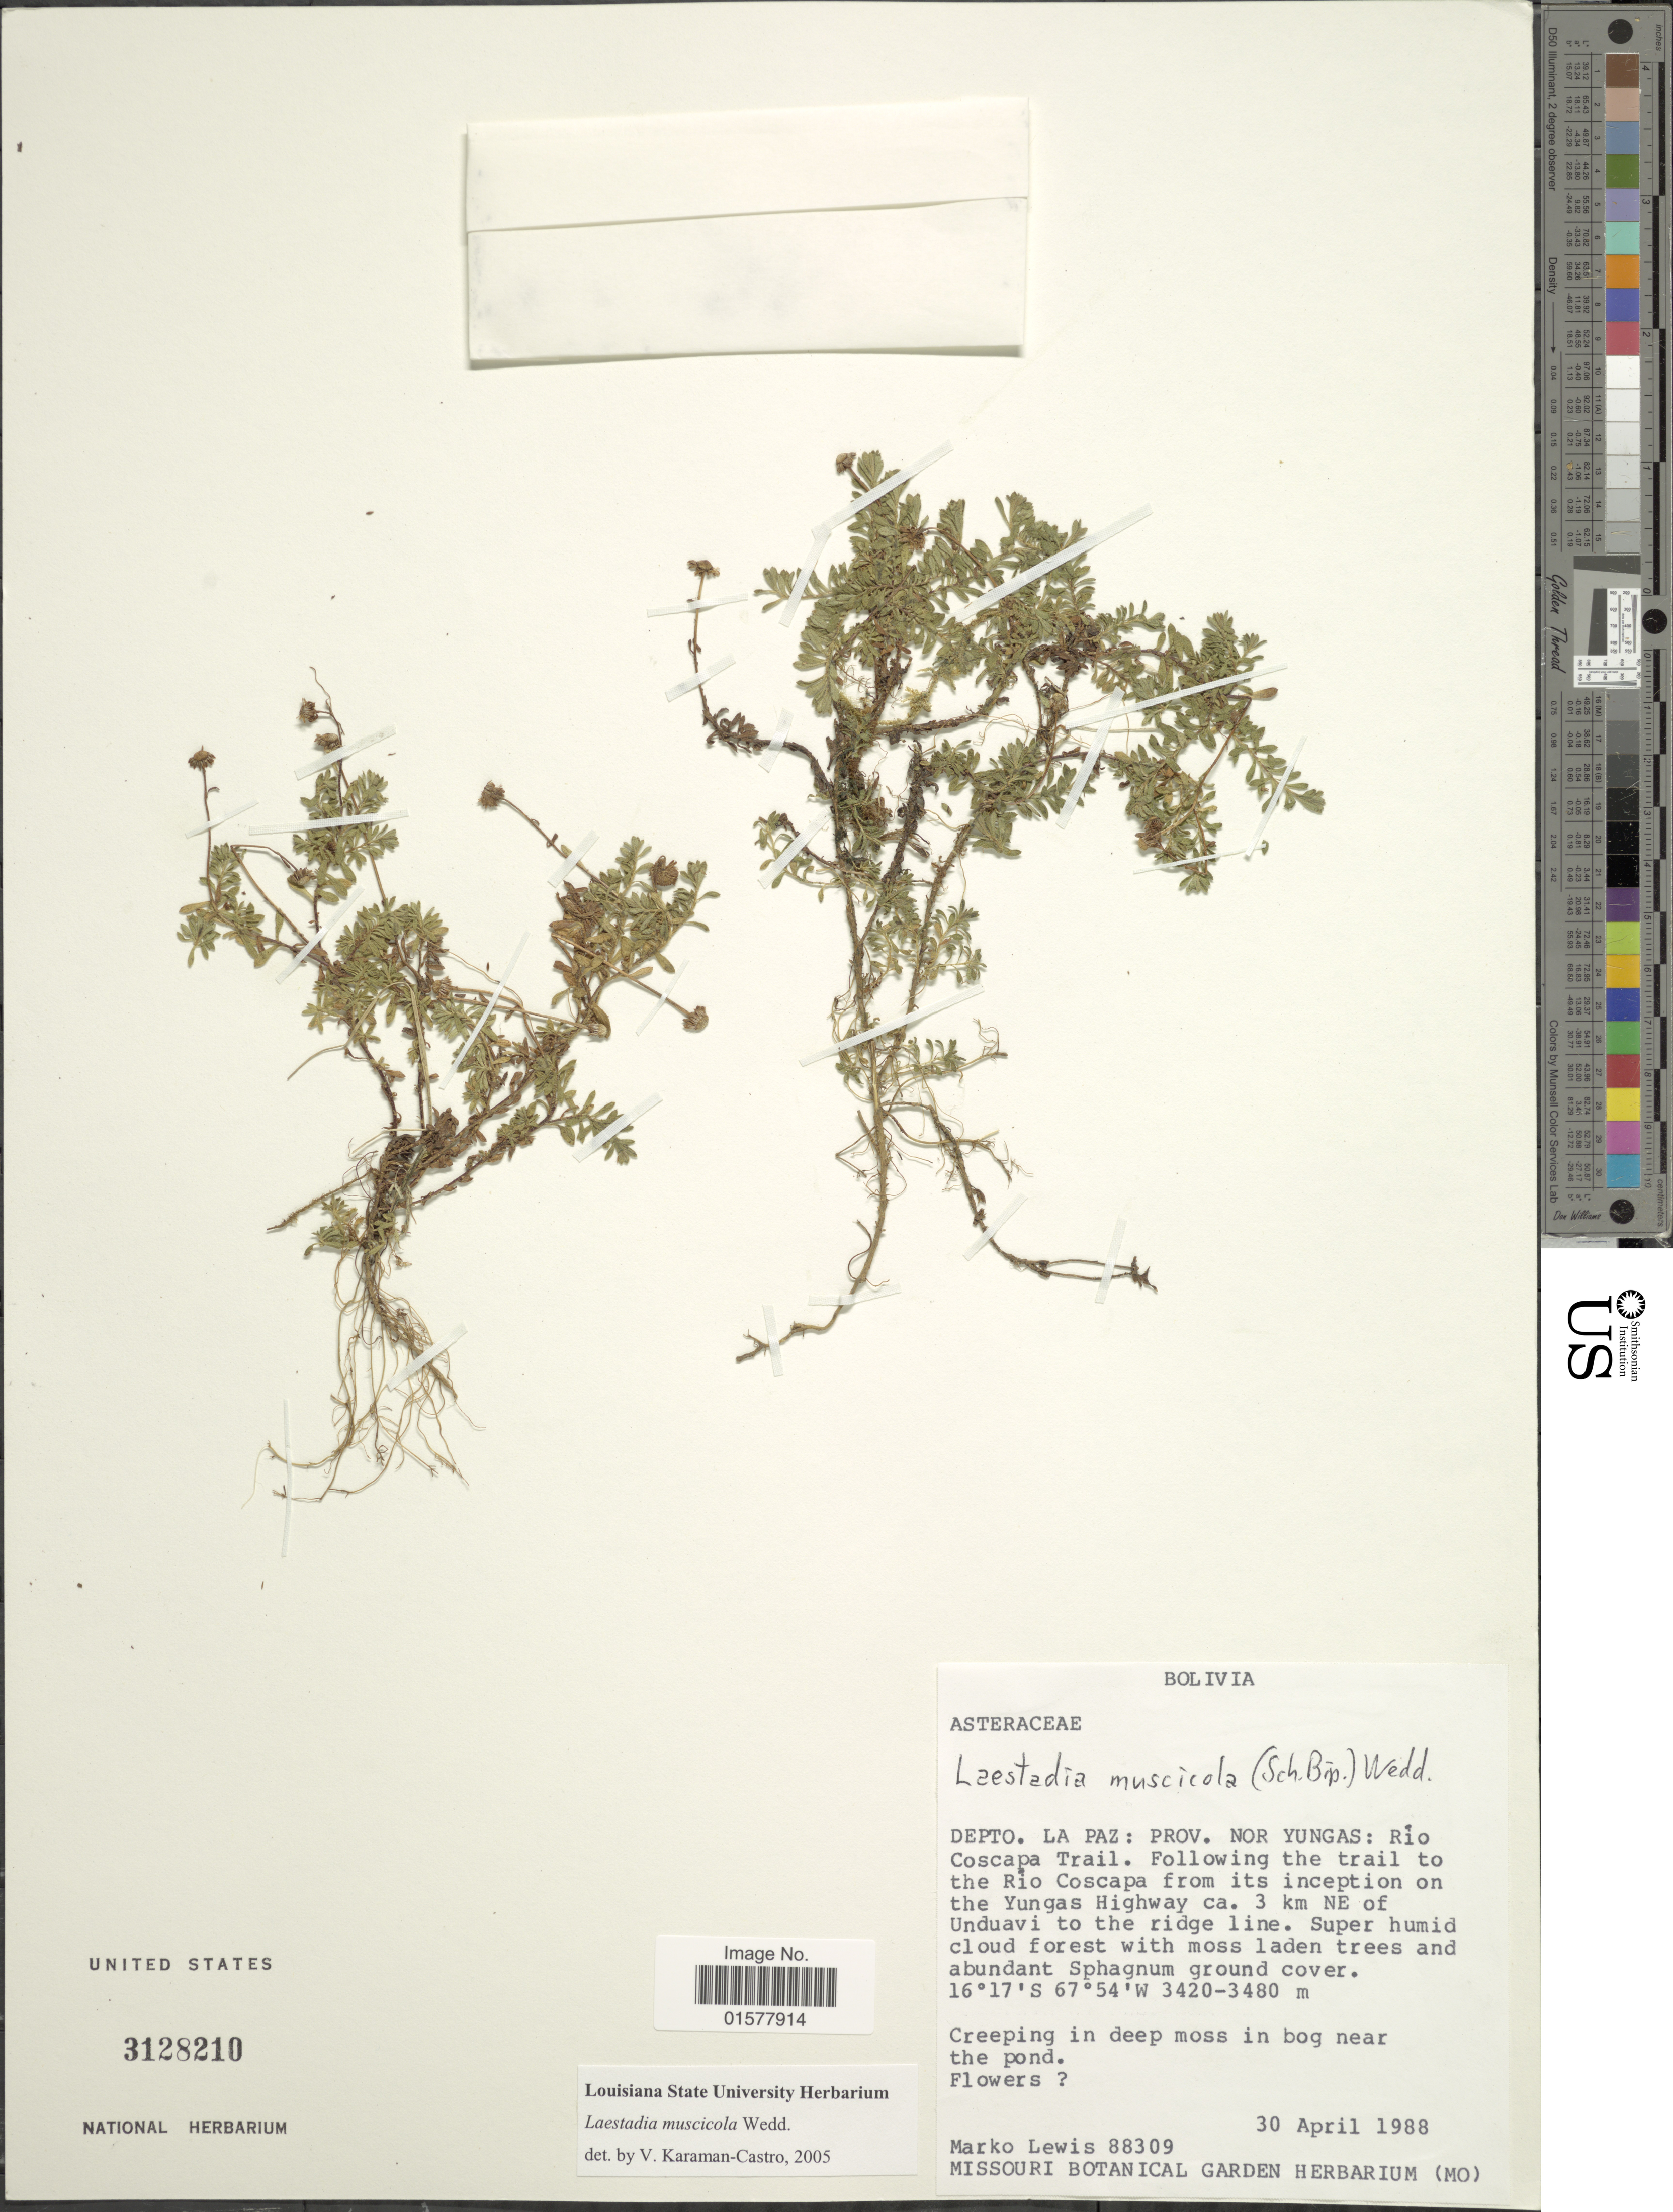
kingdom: Plantae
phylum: Tracheophyta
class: Magnoliopsida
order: Asterales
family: Asteraceae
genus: Laestadia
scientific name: Laestadia muscicola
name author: Wedd.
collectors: M. A. Lewis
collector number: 88309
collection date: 1988-04-30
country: Bolivia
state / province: La Paz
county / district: Nor Yungas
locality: Rio Coscapa Trail, Following the trail to the Rio Coscapa from its inception on the Yungas Highway 3 km NE of Unduavi to the ridge line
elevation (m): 3420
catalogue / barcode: US 3128210